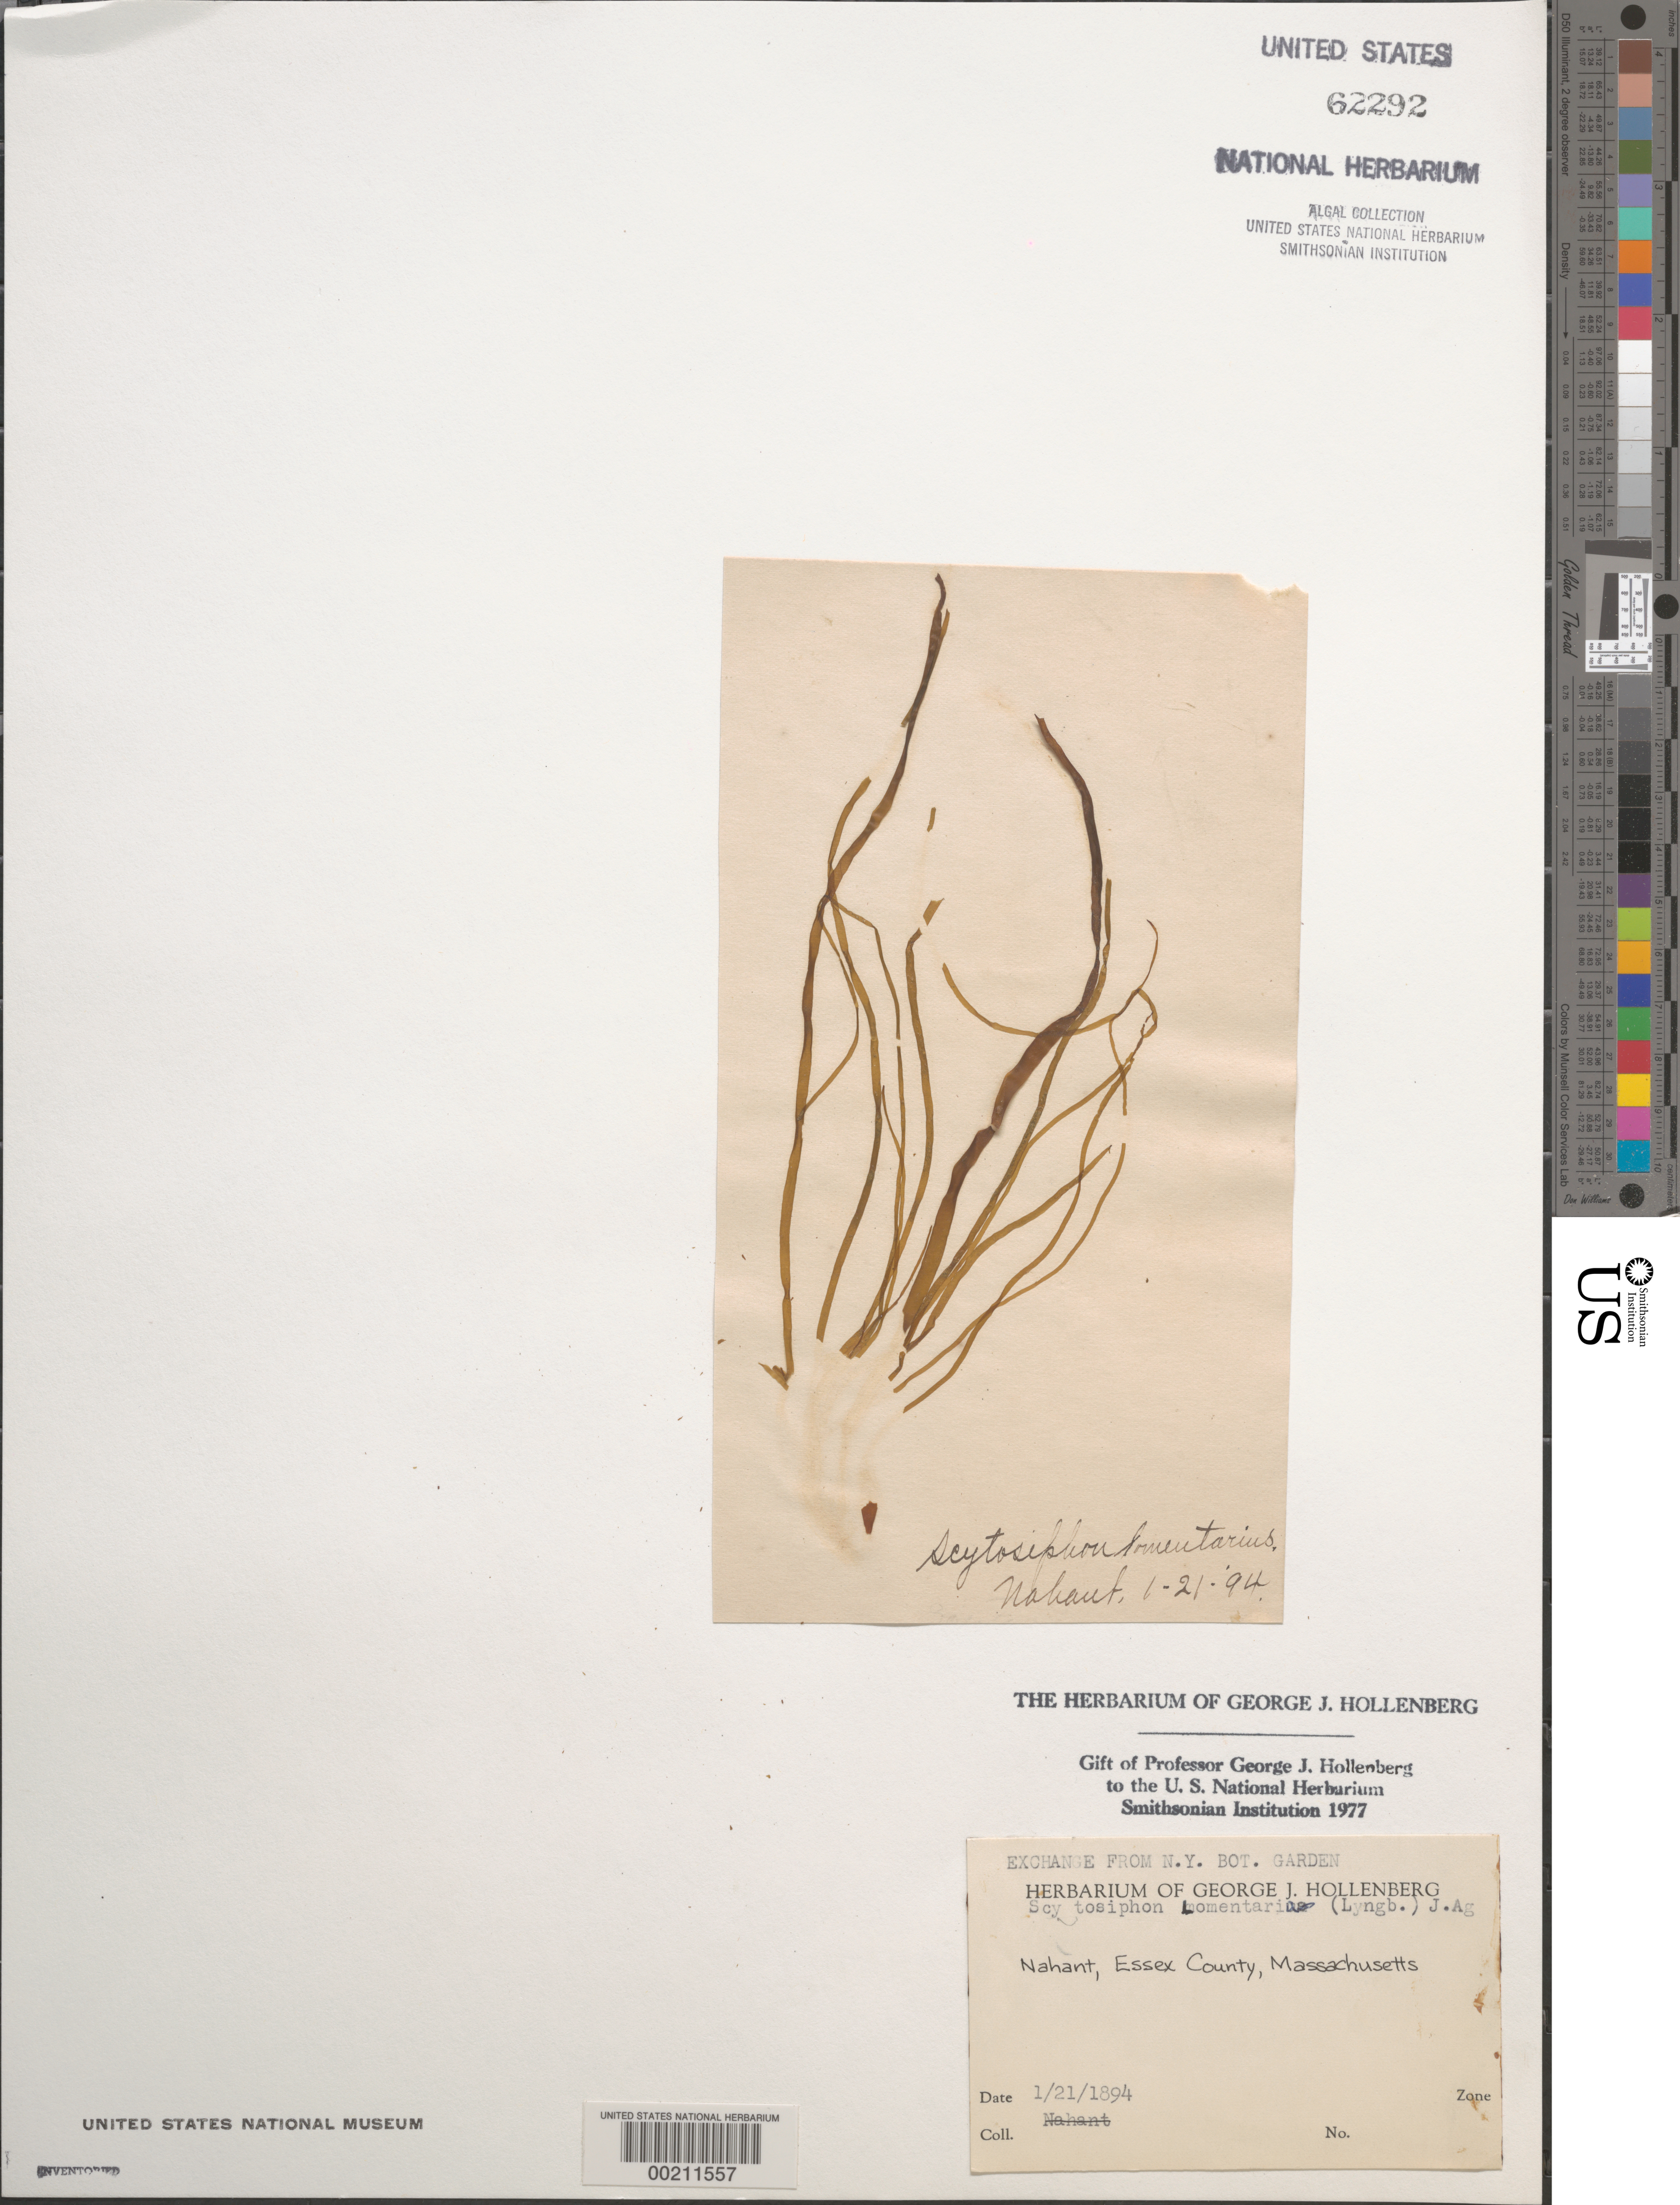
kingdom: Chromista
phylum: Ochrophyta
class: Phaeophyceae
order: Scytosiphonales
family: Scytosiphonaceae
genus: Scytosiphon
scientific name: Scytosiphon lomentaria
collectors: G. Hollenberg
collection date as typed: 21 Jan 1894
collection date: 1894-01-21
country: United States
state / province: Massachusetts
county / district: Essex County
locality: Nahant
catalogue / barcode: US 62292